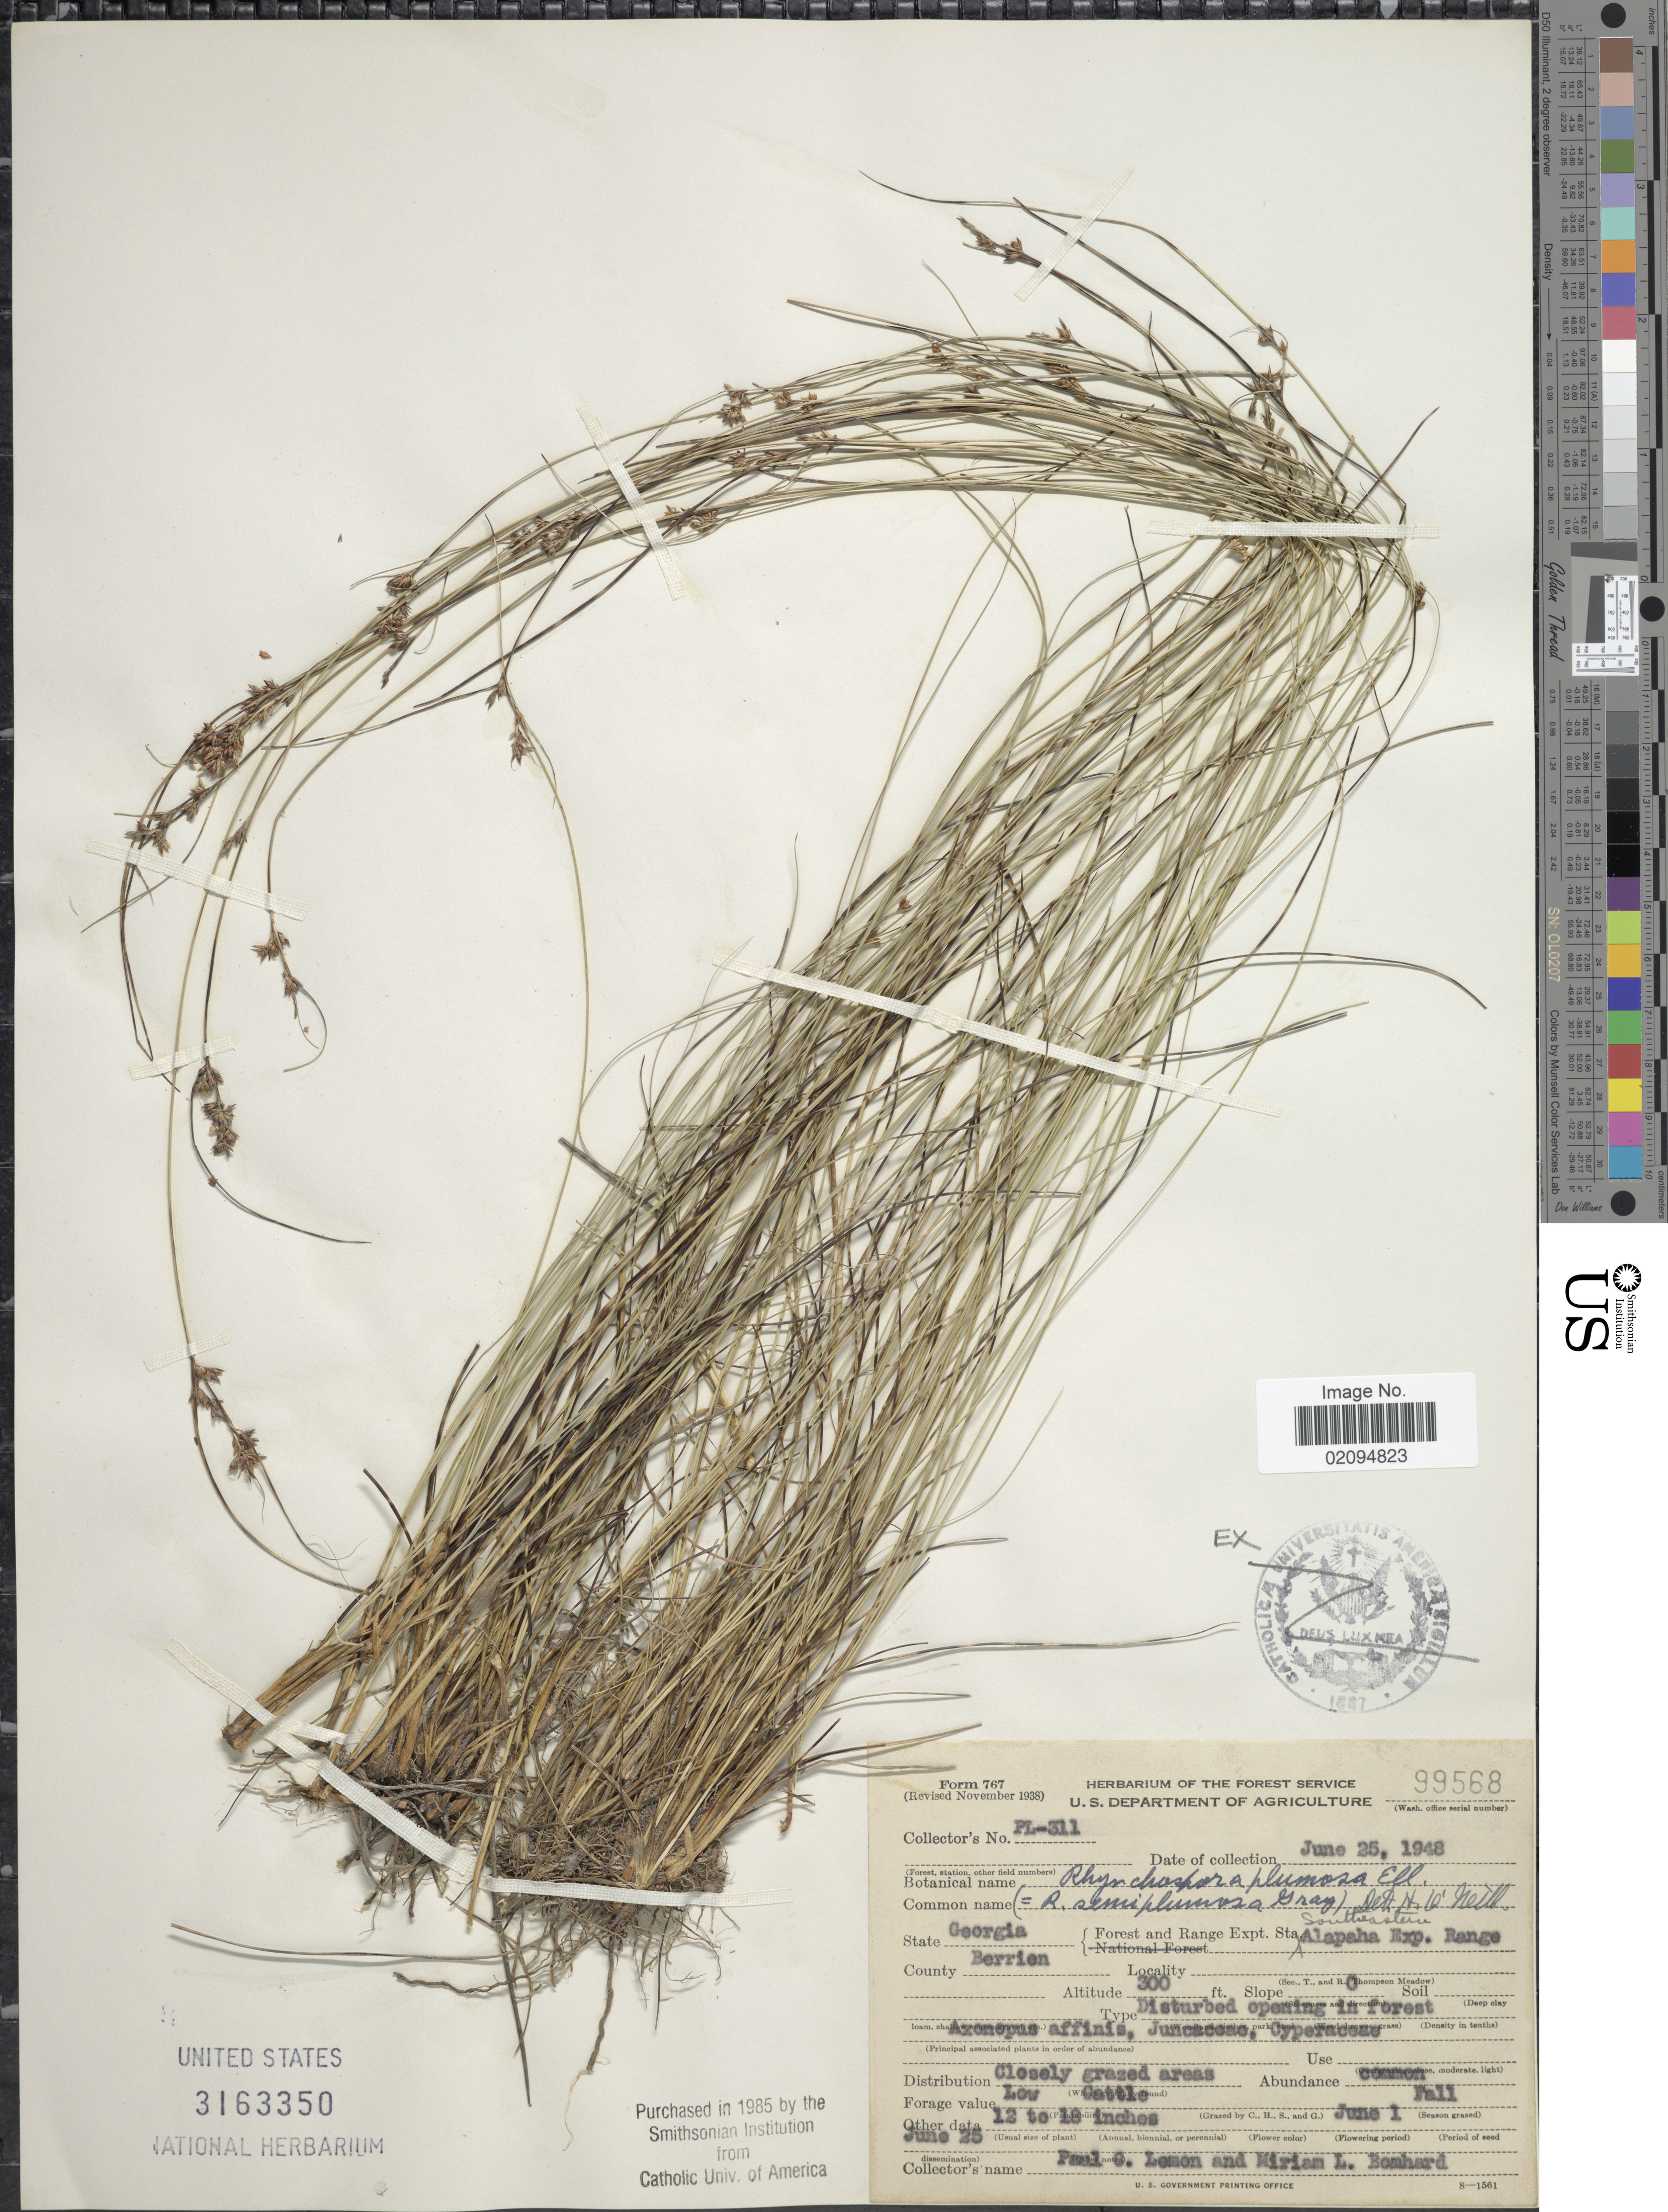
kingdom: Plantae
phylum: Tracheophyta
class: Liliopsida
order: Poales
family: Cyperaceae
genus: Rhynchospora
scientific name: Rhynchospora plumosa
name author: Elliott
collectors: P. Lemon & M. Bomhard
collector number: PL-311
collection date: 1948-06-25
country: United States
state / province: Georgia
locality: Foresst Range Expt. Sta. Southeastern Alapaha. For. Expt. Range. County Berrien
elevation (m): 91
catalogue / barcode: US 3163350